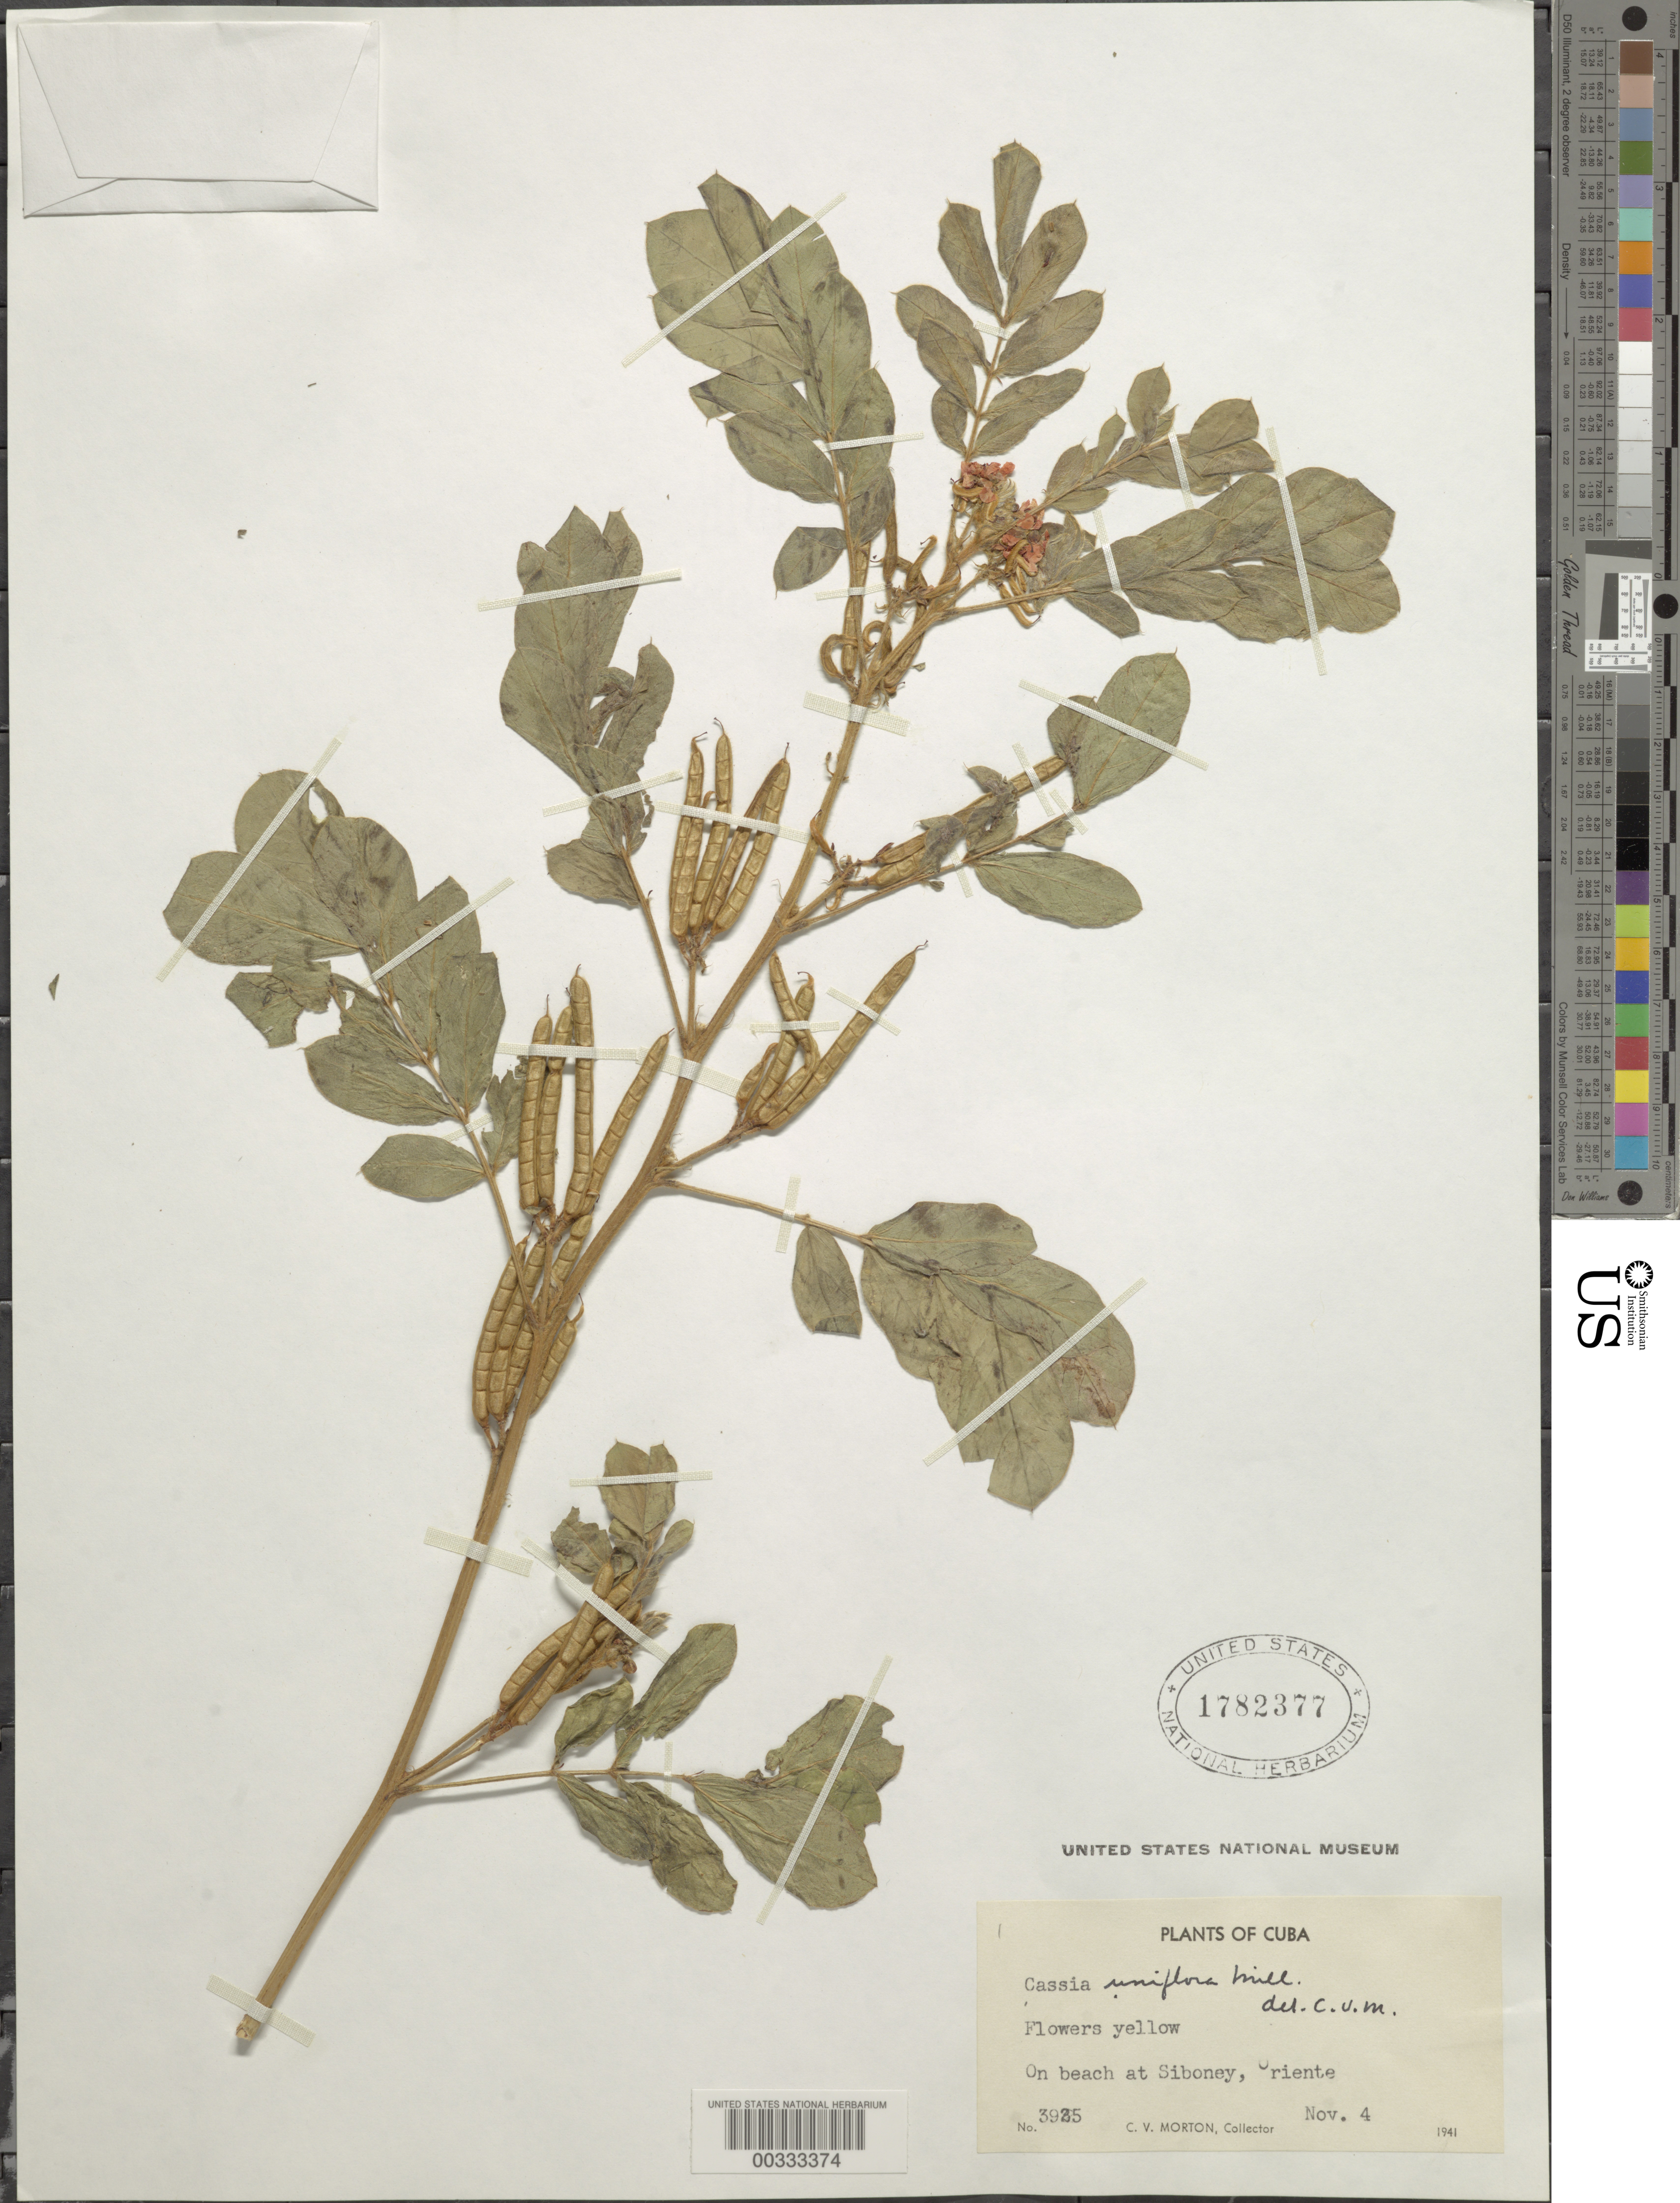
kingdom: Plantae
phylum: Tracheophyta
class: Magnoliopsida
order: Fabales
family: Fabaceae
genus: Senna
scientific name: Senna uniflora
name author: (Mill.) H.S. Irwin & Barneby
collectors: C. V. Morton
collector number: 3925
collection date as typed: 04 Nov 1941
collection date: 1941-11-04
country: Cuba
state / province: Oriente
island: Greater Antilles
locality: At Siboney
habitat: On beach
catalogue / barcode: US 1782377